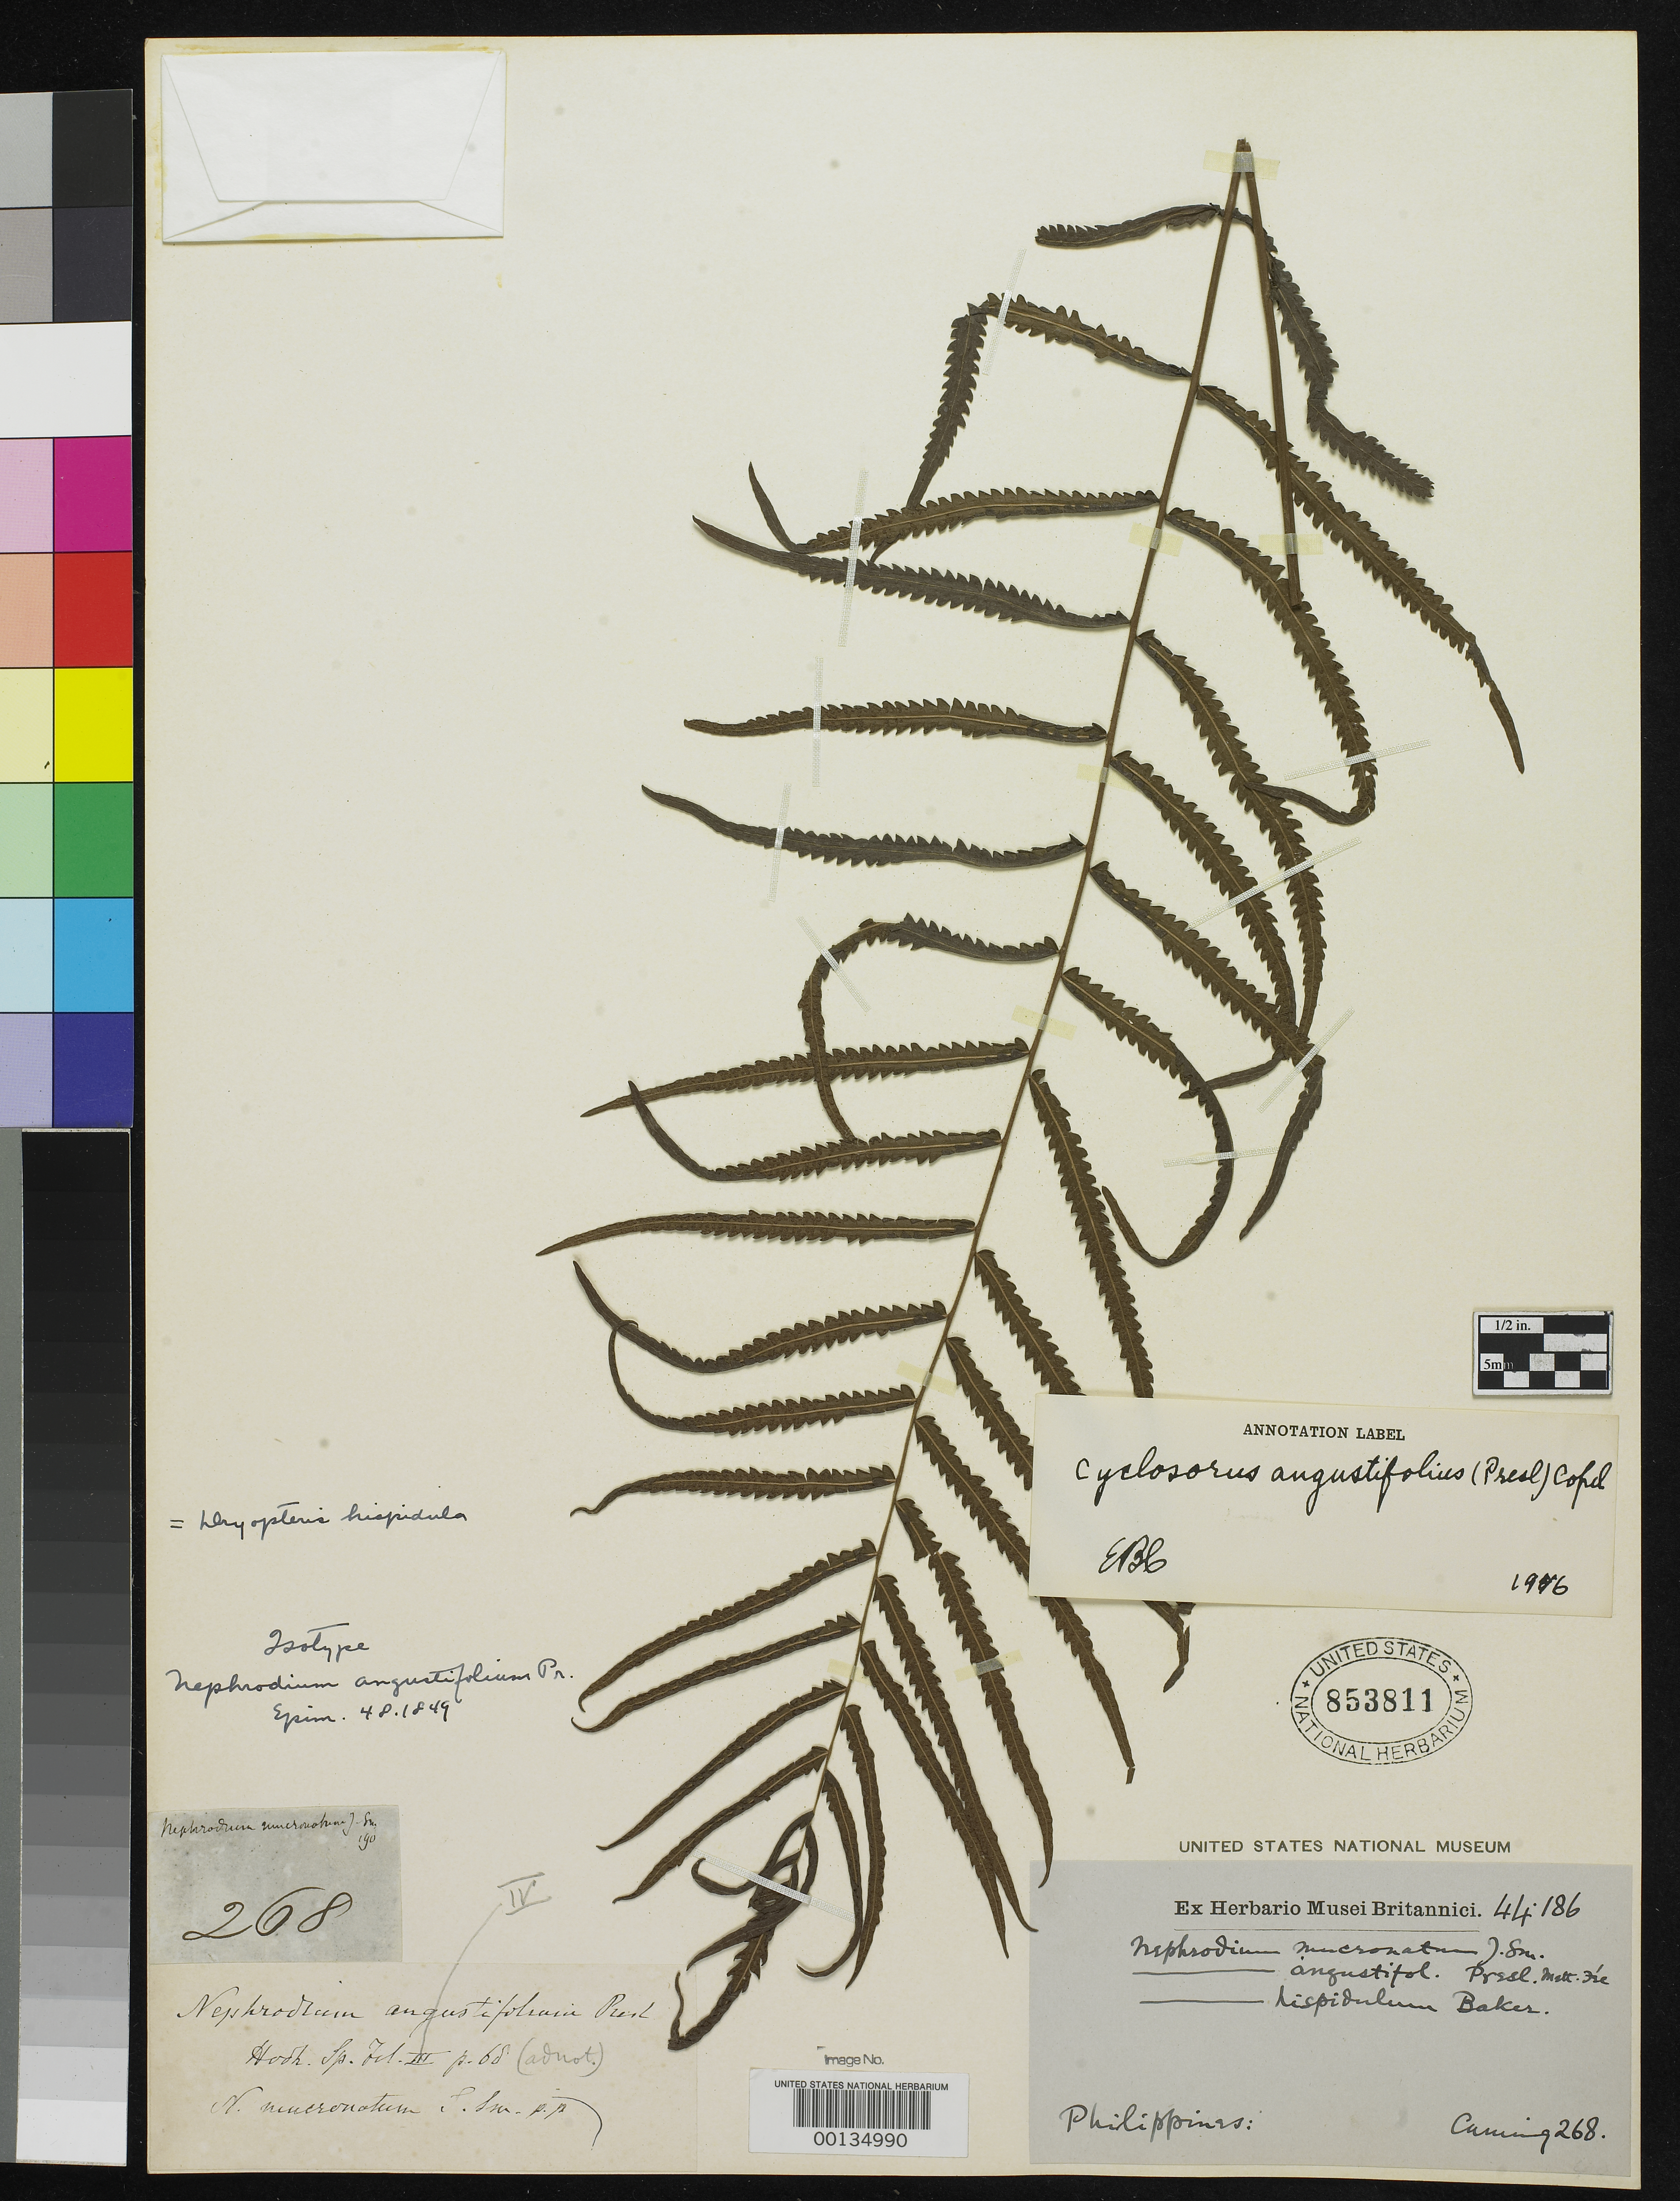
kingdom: Plantae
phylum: Tracheophyta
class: Polypodiopsida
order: Polypodiales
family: Dryopteridaceae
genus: Nephrodium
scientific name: Nephrodium angustifolium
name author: C. Presl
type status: Type Collection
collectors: H. Cuming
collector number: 268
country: Philippines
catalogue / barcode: US 853811